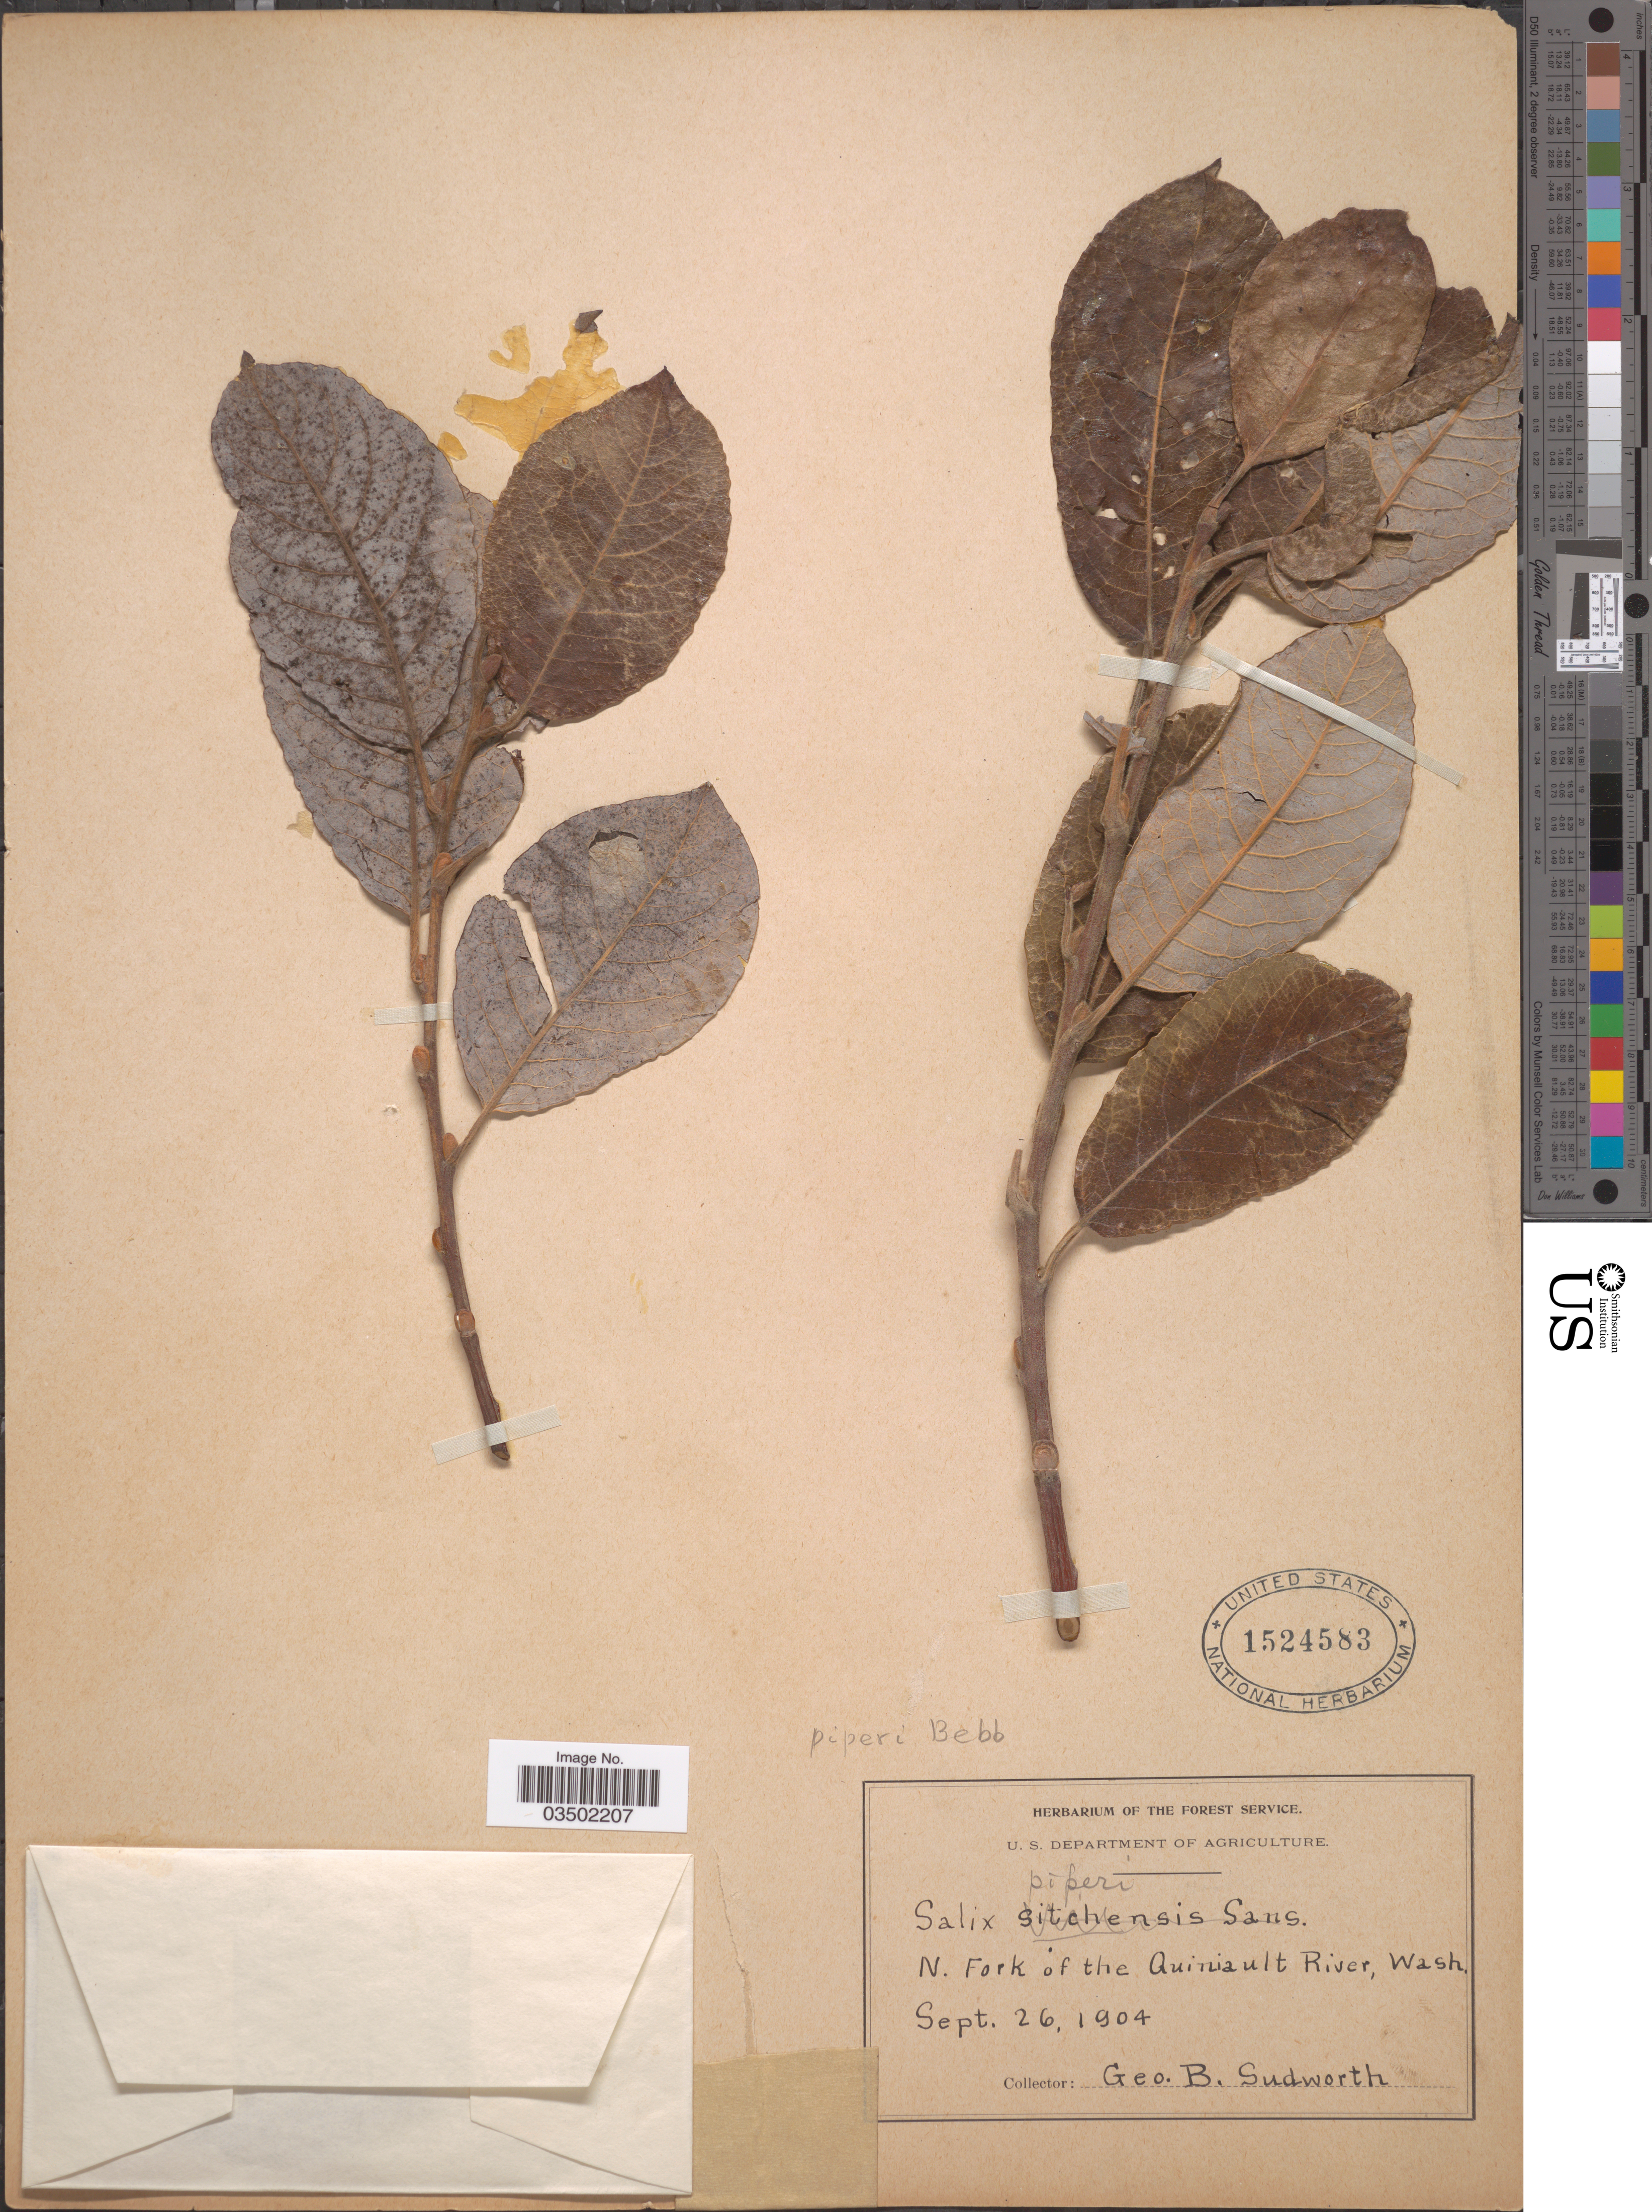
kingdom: Plantae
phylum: Tracheophyta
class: Magnoliopsida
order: Malpighiales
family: Salicaceae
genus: Salix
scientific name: Salix piperi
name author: Bebb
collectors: G. B. Sudworth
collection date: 1904-09-26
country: United States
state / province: Washington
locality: N. Fork of the Quiniault River.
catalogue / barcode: US 1524583